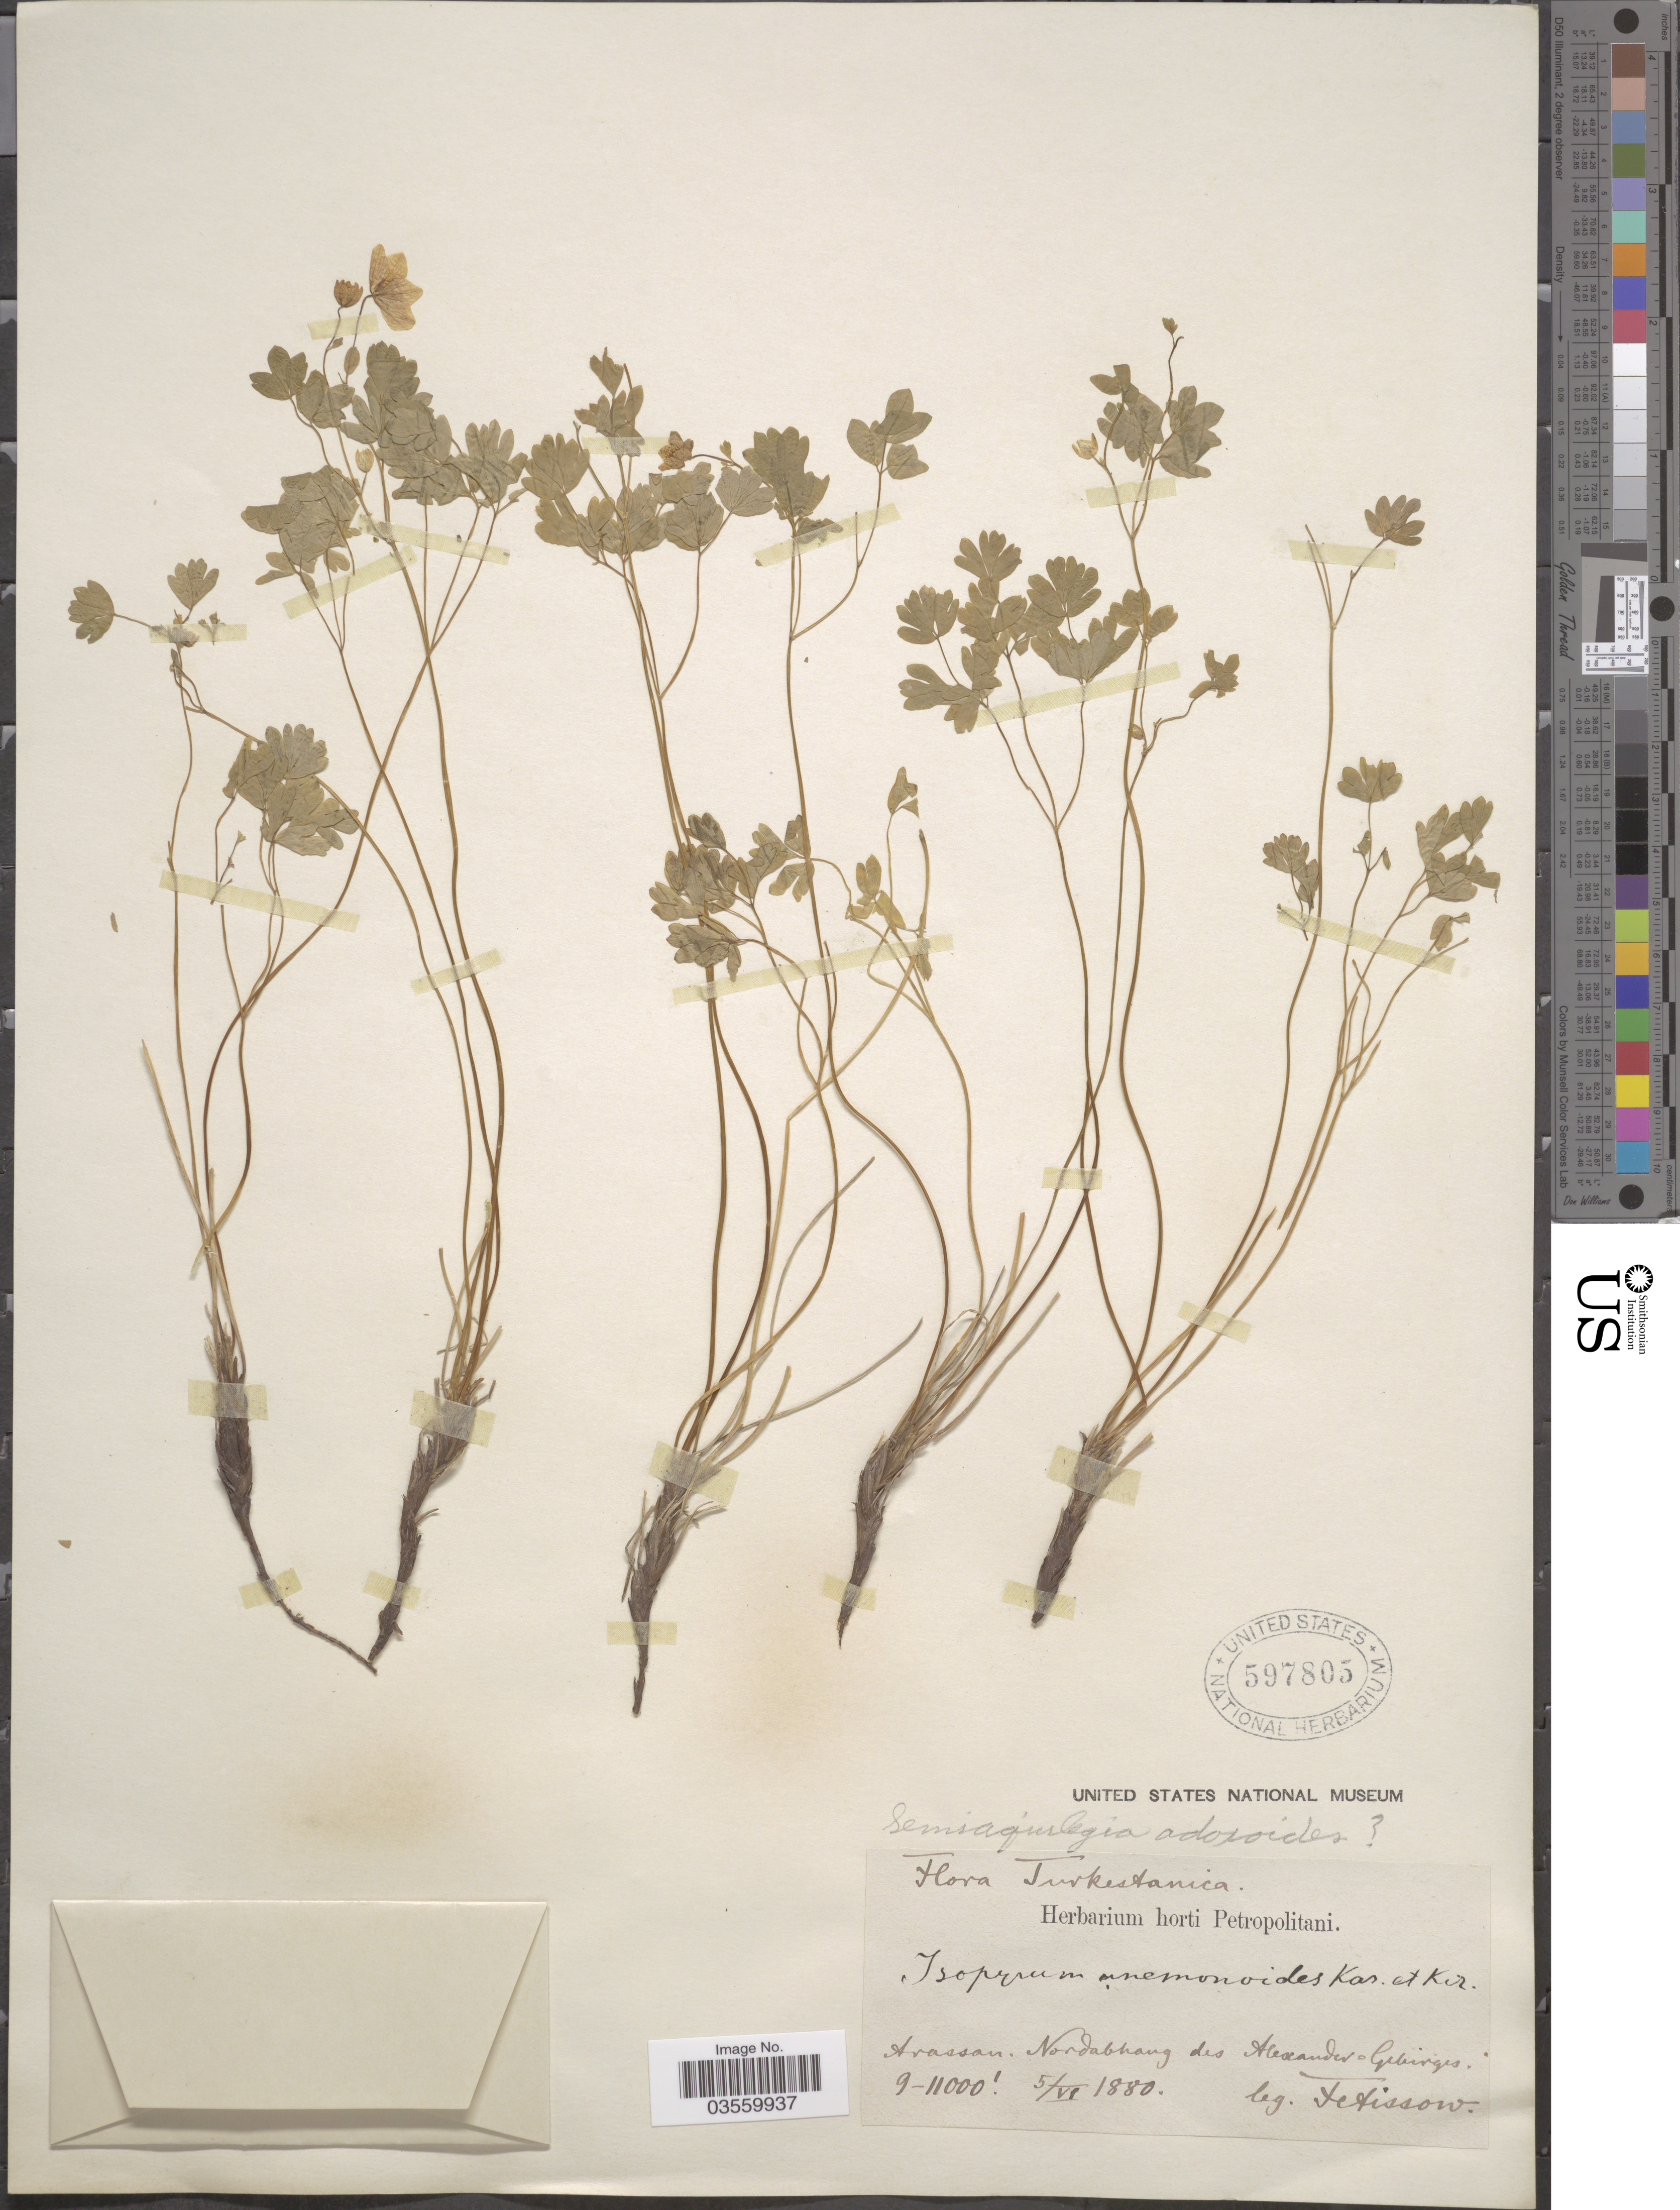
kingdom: Plantae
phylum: Tracheophyta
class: Magnoliopsida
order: Ranunculales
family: Ranunculaceae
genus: Semiaquilegia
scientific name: Semiaquilegia adoxoides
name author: (DC.) Makino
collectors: -. Fetissow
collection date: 1880-06-05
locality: Turkestanica. Arassan. Nordabhang des Alexander-Gebirges.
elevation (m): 2743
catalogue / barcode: US 597805